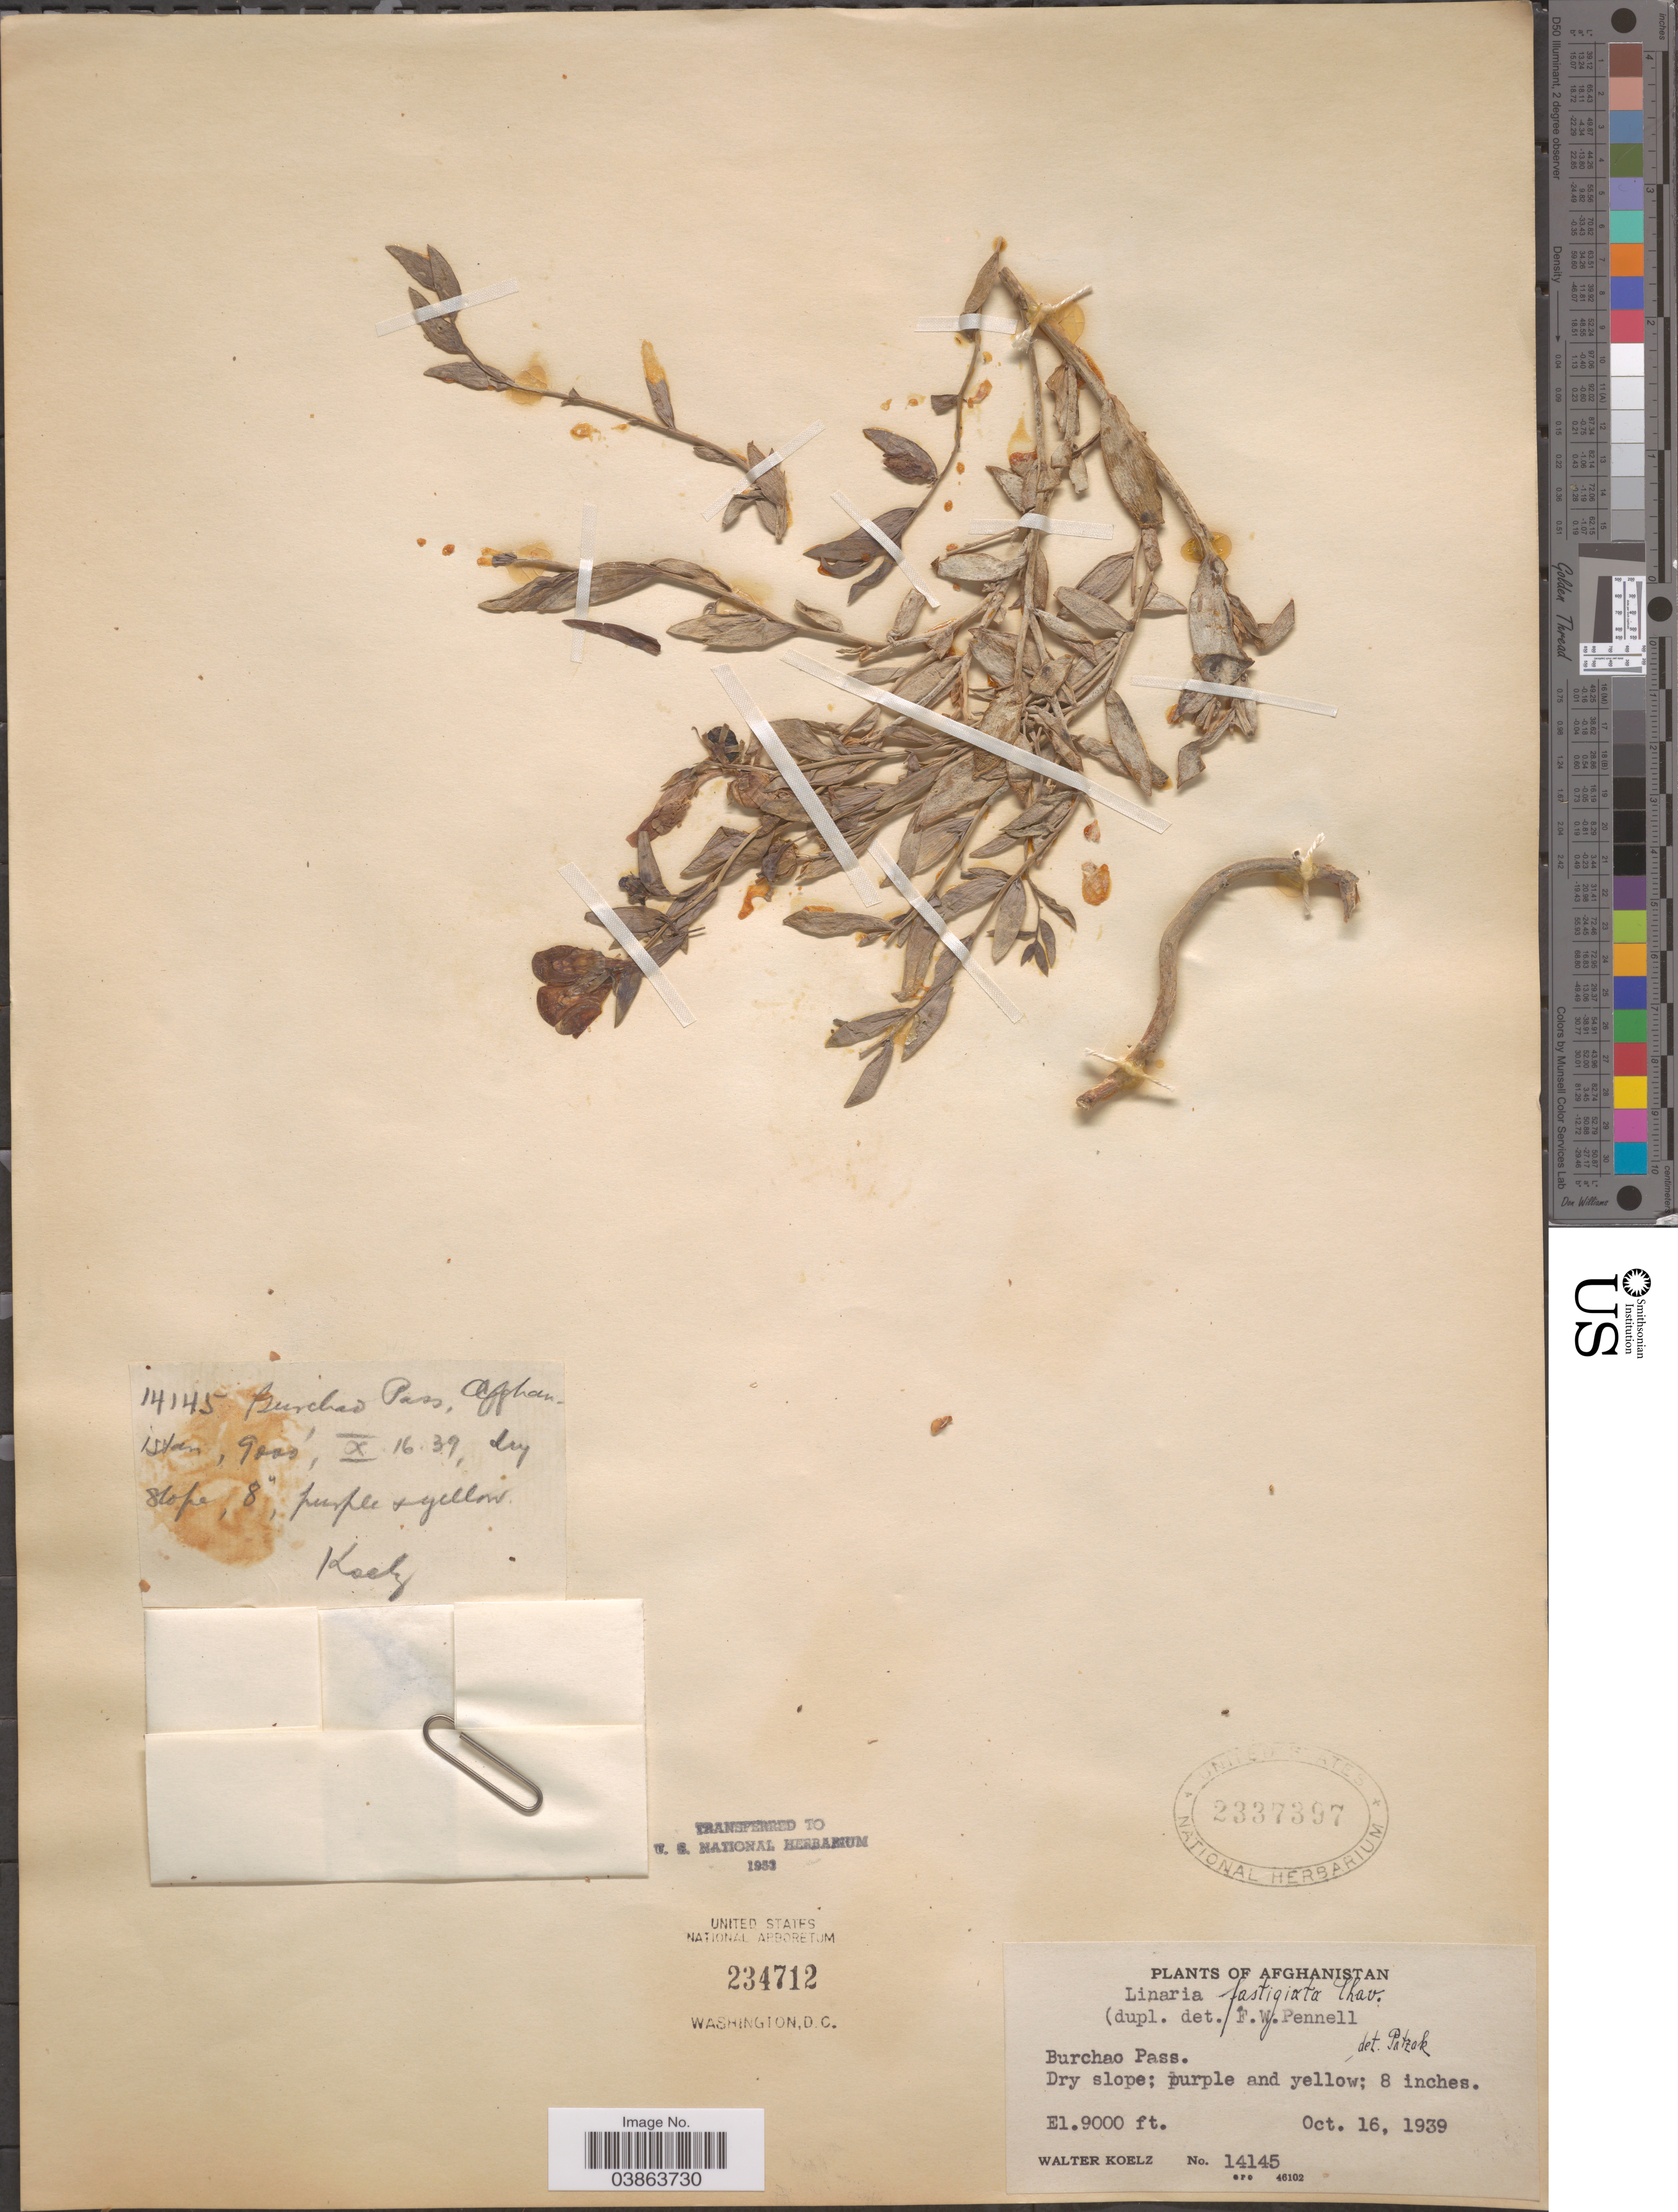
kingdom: Plantae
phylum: Tracheophyta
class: Magnoliopsida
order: Lamiales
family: Plantaginaceae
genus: Linaria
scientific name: Linaria fastigiata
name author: Chav.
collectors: W. N. Koelz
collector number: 14145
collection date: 1939-10-16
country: Afghanistan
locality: Burchao Pass.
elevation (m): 2743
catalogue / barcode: US 2337397